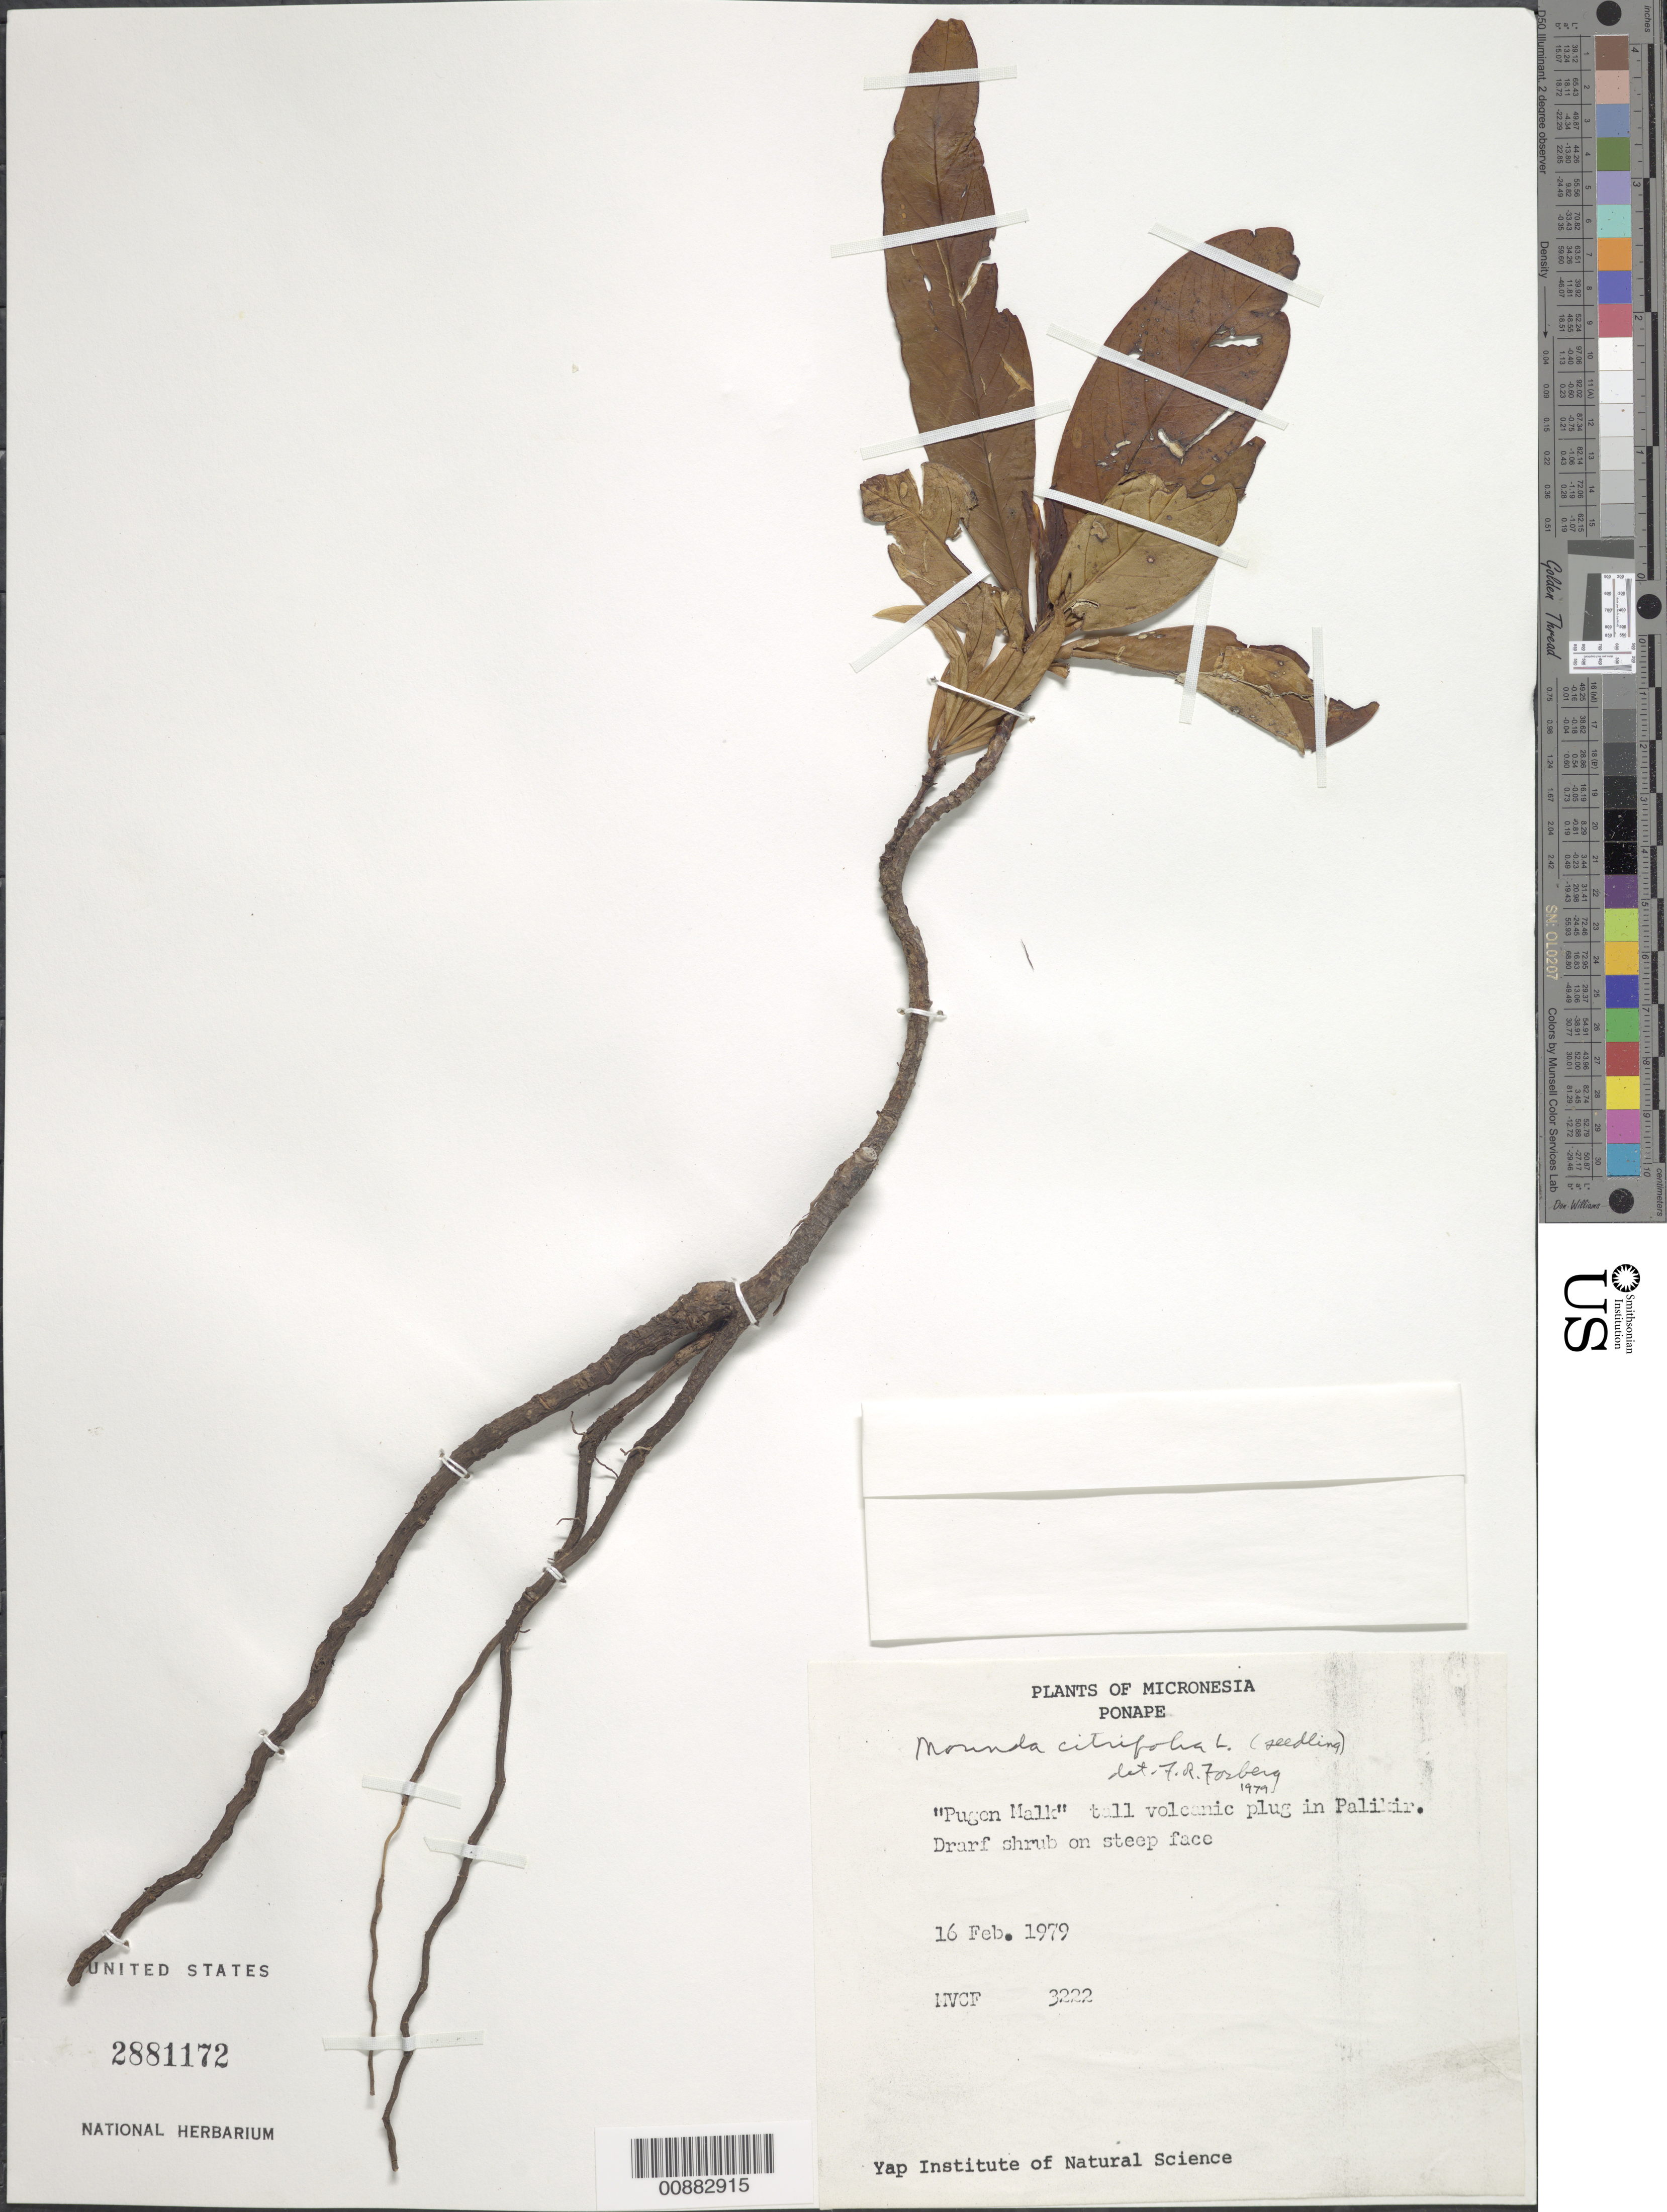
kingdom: Plantae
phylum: Tracheophyta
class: Magnoliopsida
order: Gentianales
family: Rubiaceae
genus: Morinda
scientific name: Morinda citrifolia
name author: L.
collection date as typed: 16 Feb 1979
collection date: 1979-02-16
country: Micronesia, Federated States of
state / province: Pohnpei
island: Pohnpei [Ponape]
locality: Palikir.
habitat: Tall volcanic plug in Palikir.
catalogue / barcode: US 2881172